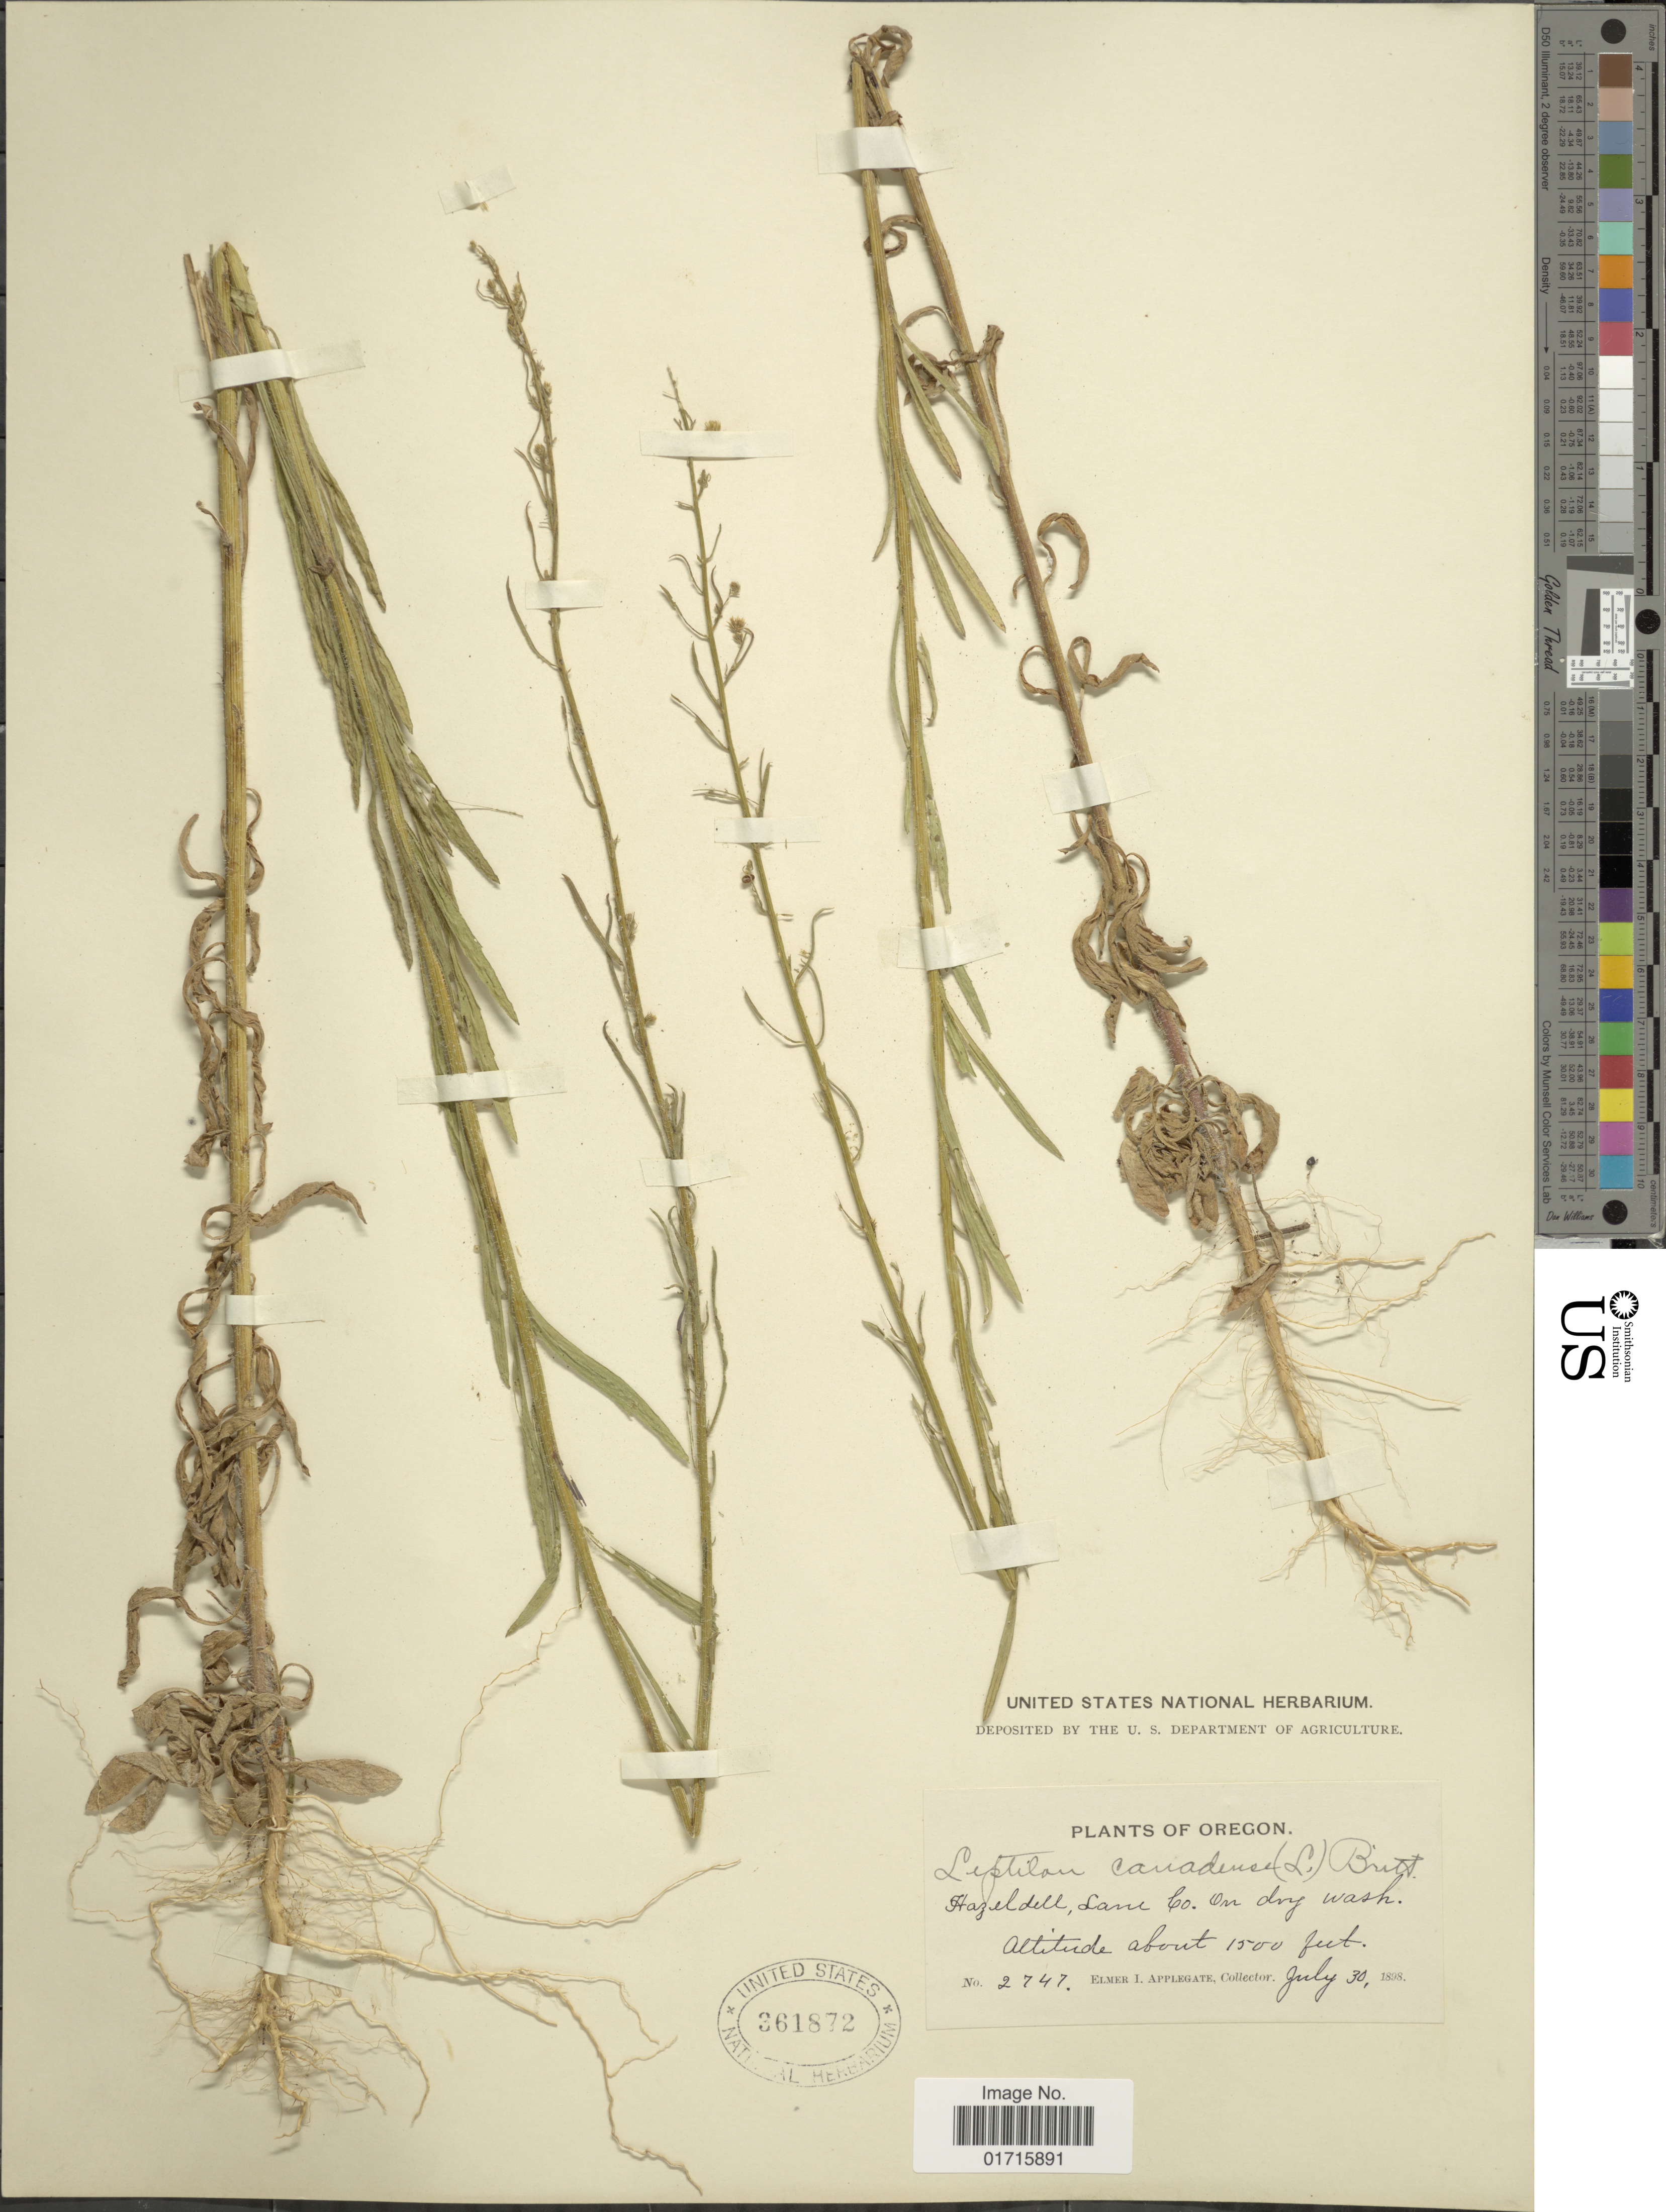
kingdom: Plantae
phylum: Tracheophyta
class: Magnoliopsida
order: Asterales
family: Asteraceae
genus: Conyza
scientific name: Conyza canadensis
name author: (L.) Cronq.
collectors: E. I. Applegate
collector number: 2747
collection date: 1898-07-30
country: United States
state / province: Oregon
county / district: Lane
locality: Hazeldell, Lane Co.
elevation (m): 457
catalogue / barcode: US 361872